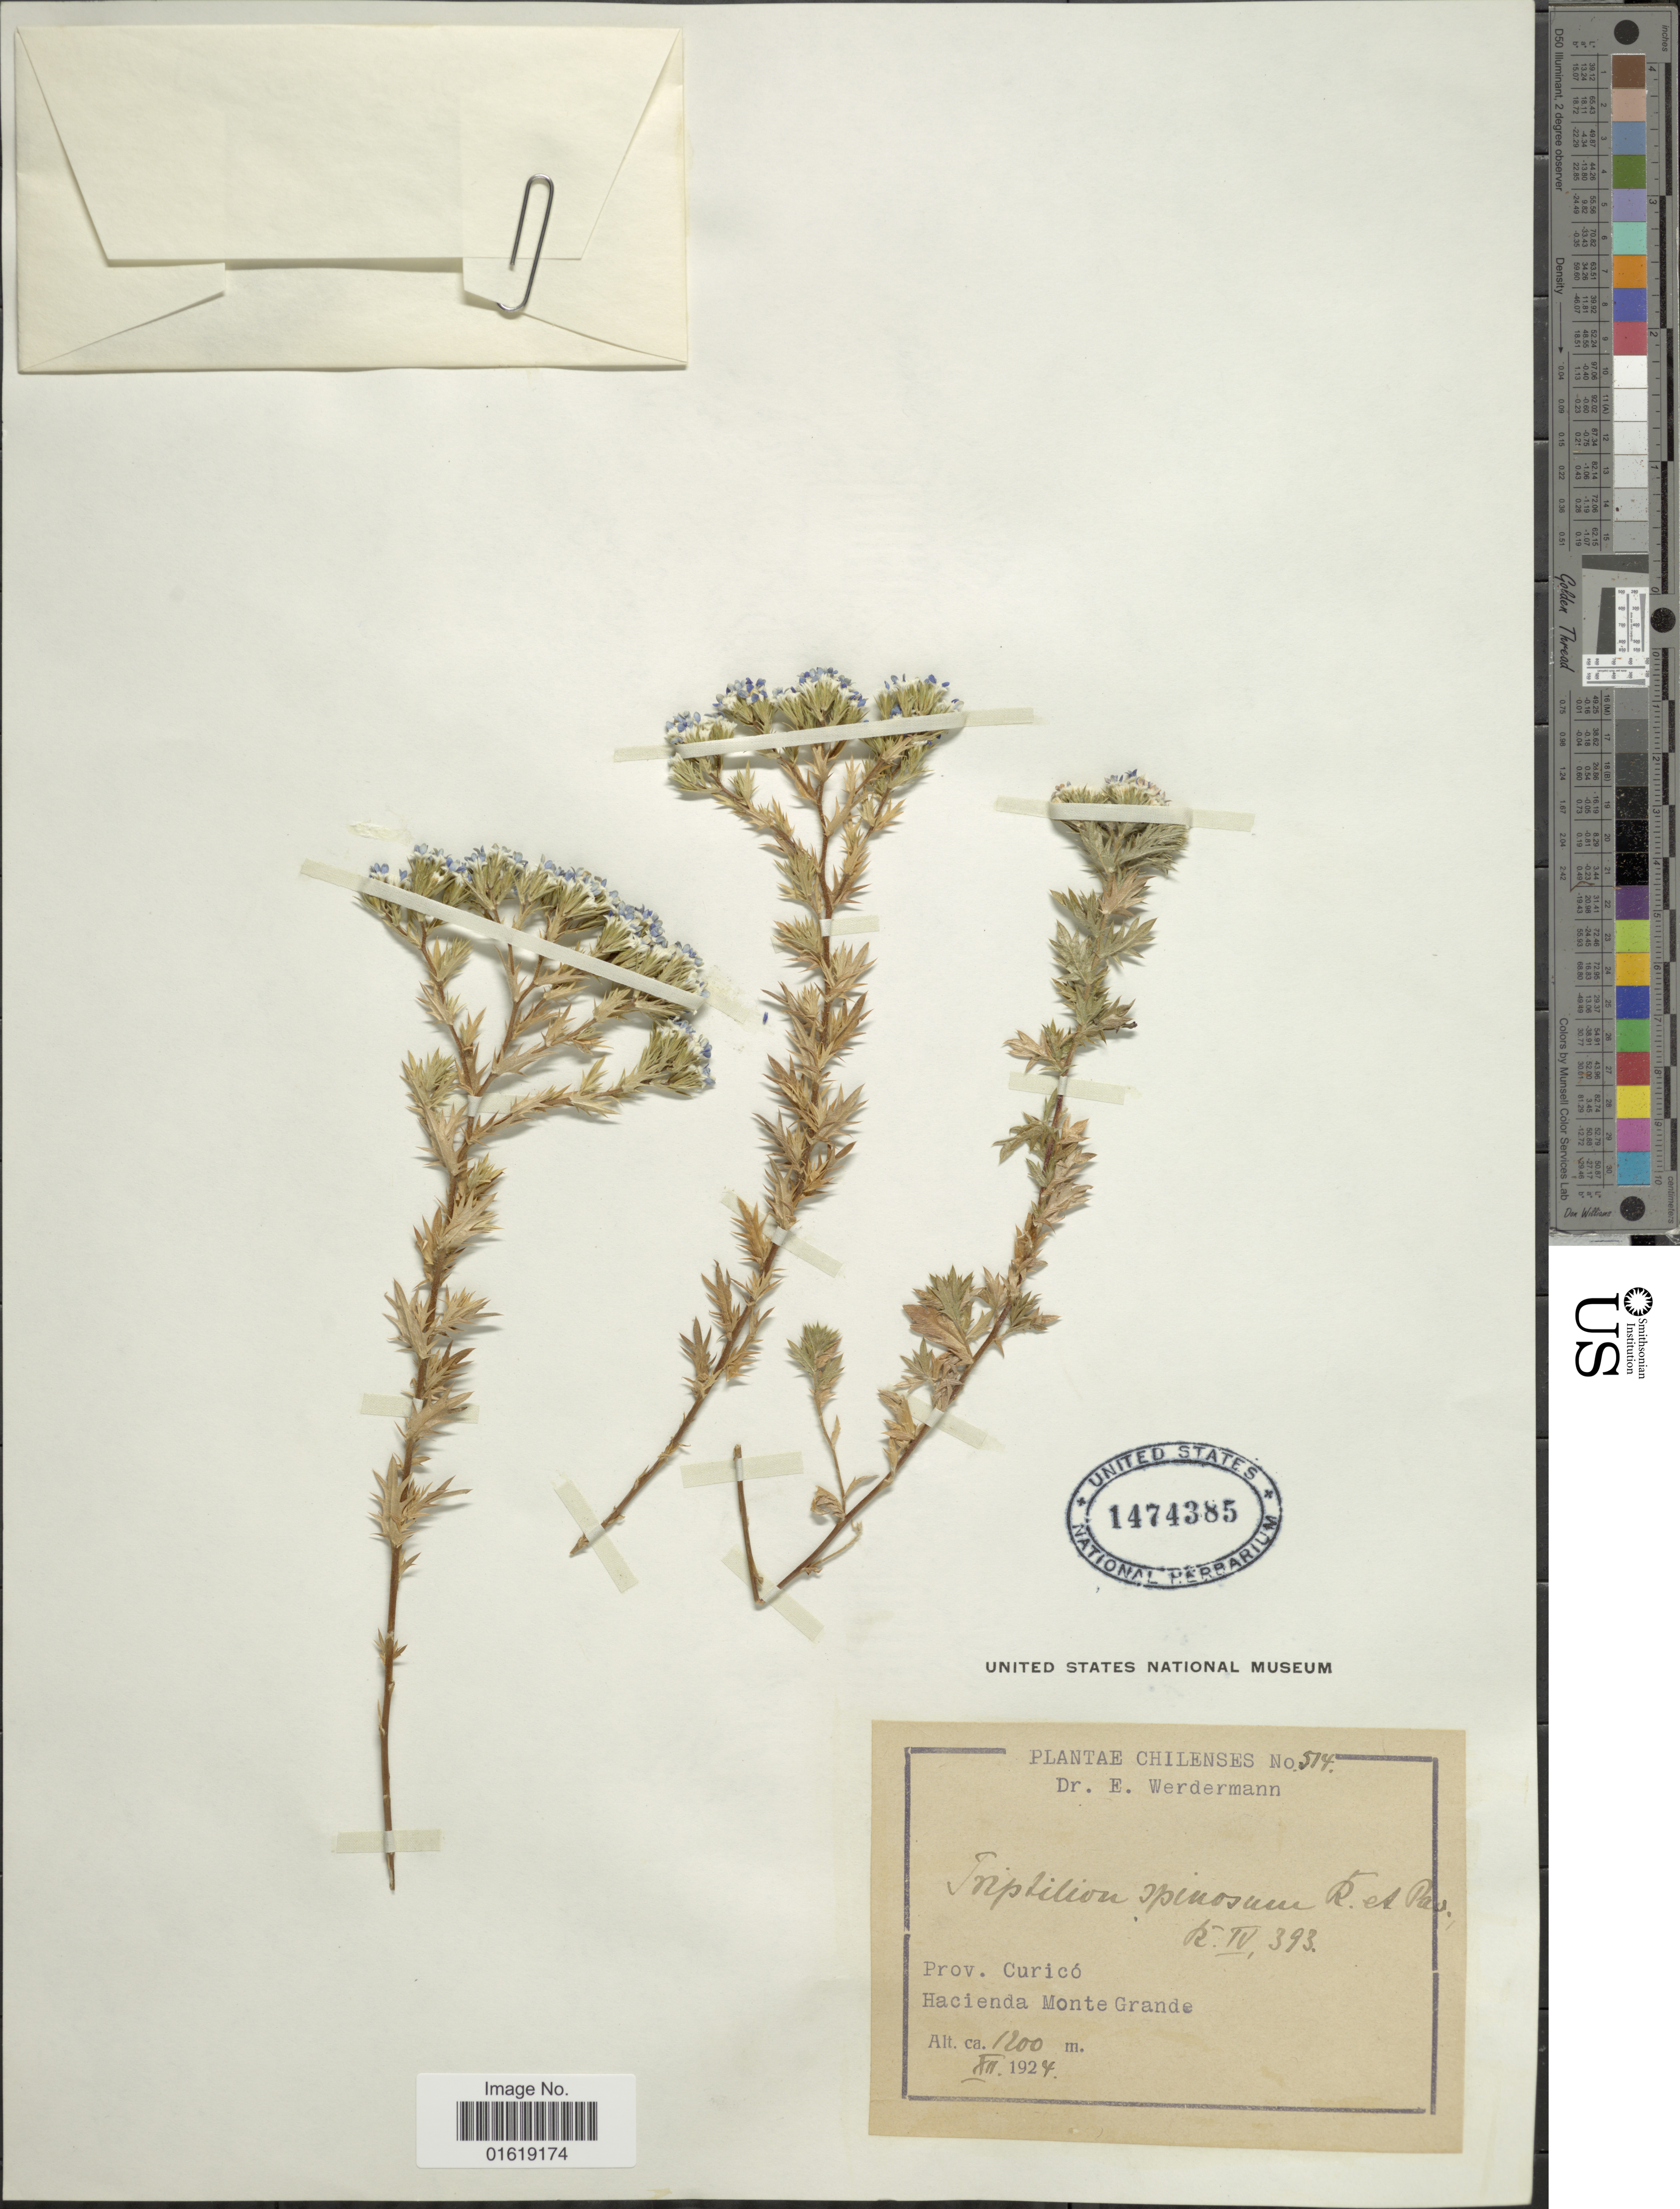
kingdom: Plantae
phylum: Tracheophyta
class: Magnoliopsida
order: Asterales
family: Asteraceae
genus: Triptilion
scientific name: Triptilion spinosum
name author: Ruiz & Pav.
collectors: E. Werdermann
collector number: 514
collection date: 1924-12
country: Chile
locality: Prov. Curicó. Hacienda Monte Grande.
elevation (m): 1200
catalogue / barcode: US 1474385